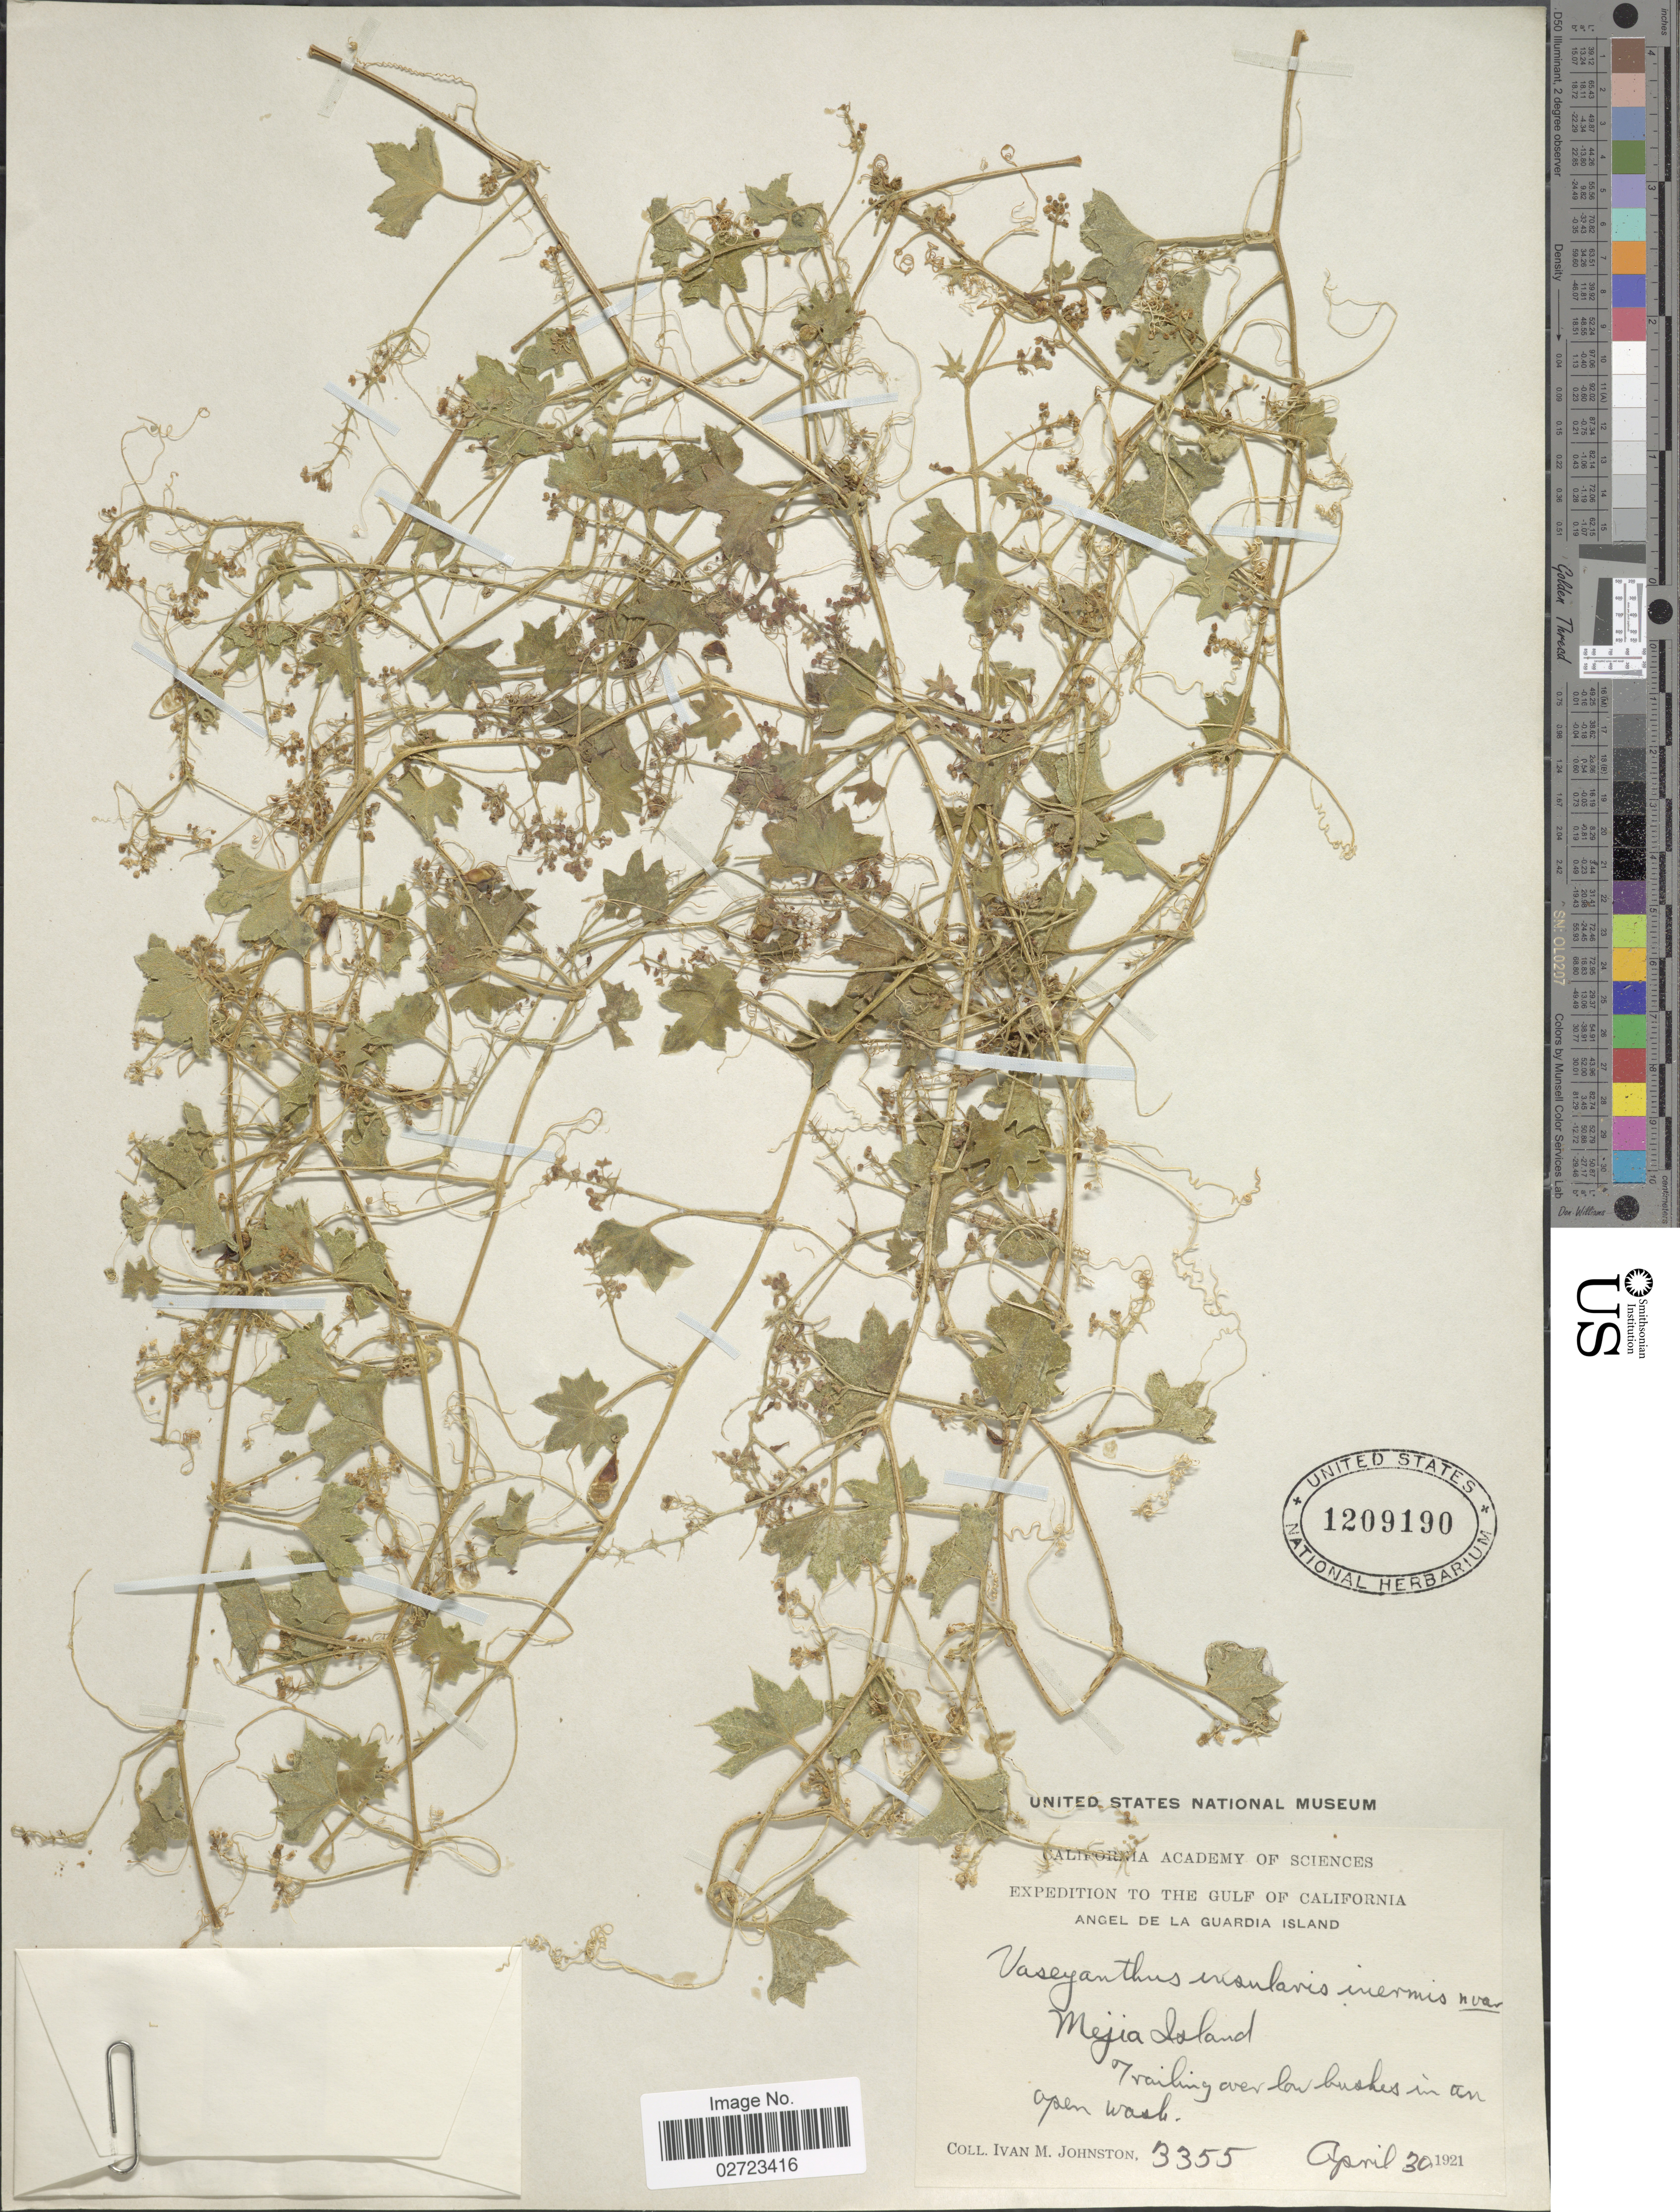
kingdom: Plantae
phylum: Tracheophyta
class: Magnoliopsida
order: Cucurbitales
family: Cucurbitaceae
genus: Echinopepon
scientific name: Echinopepon insularis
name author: S. Watson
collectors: I.M. Johnston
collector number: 3355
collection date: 1921-04-30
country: Mexico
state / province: Baja California Norte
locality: The Gulf of California, Angel de La Guardia Island, Mejia Island.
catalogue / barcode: US 1209190